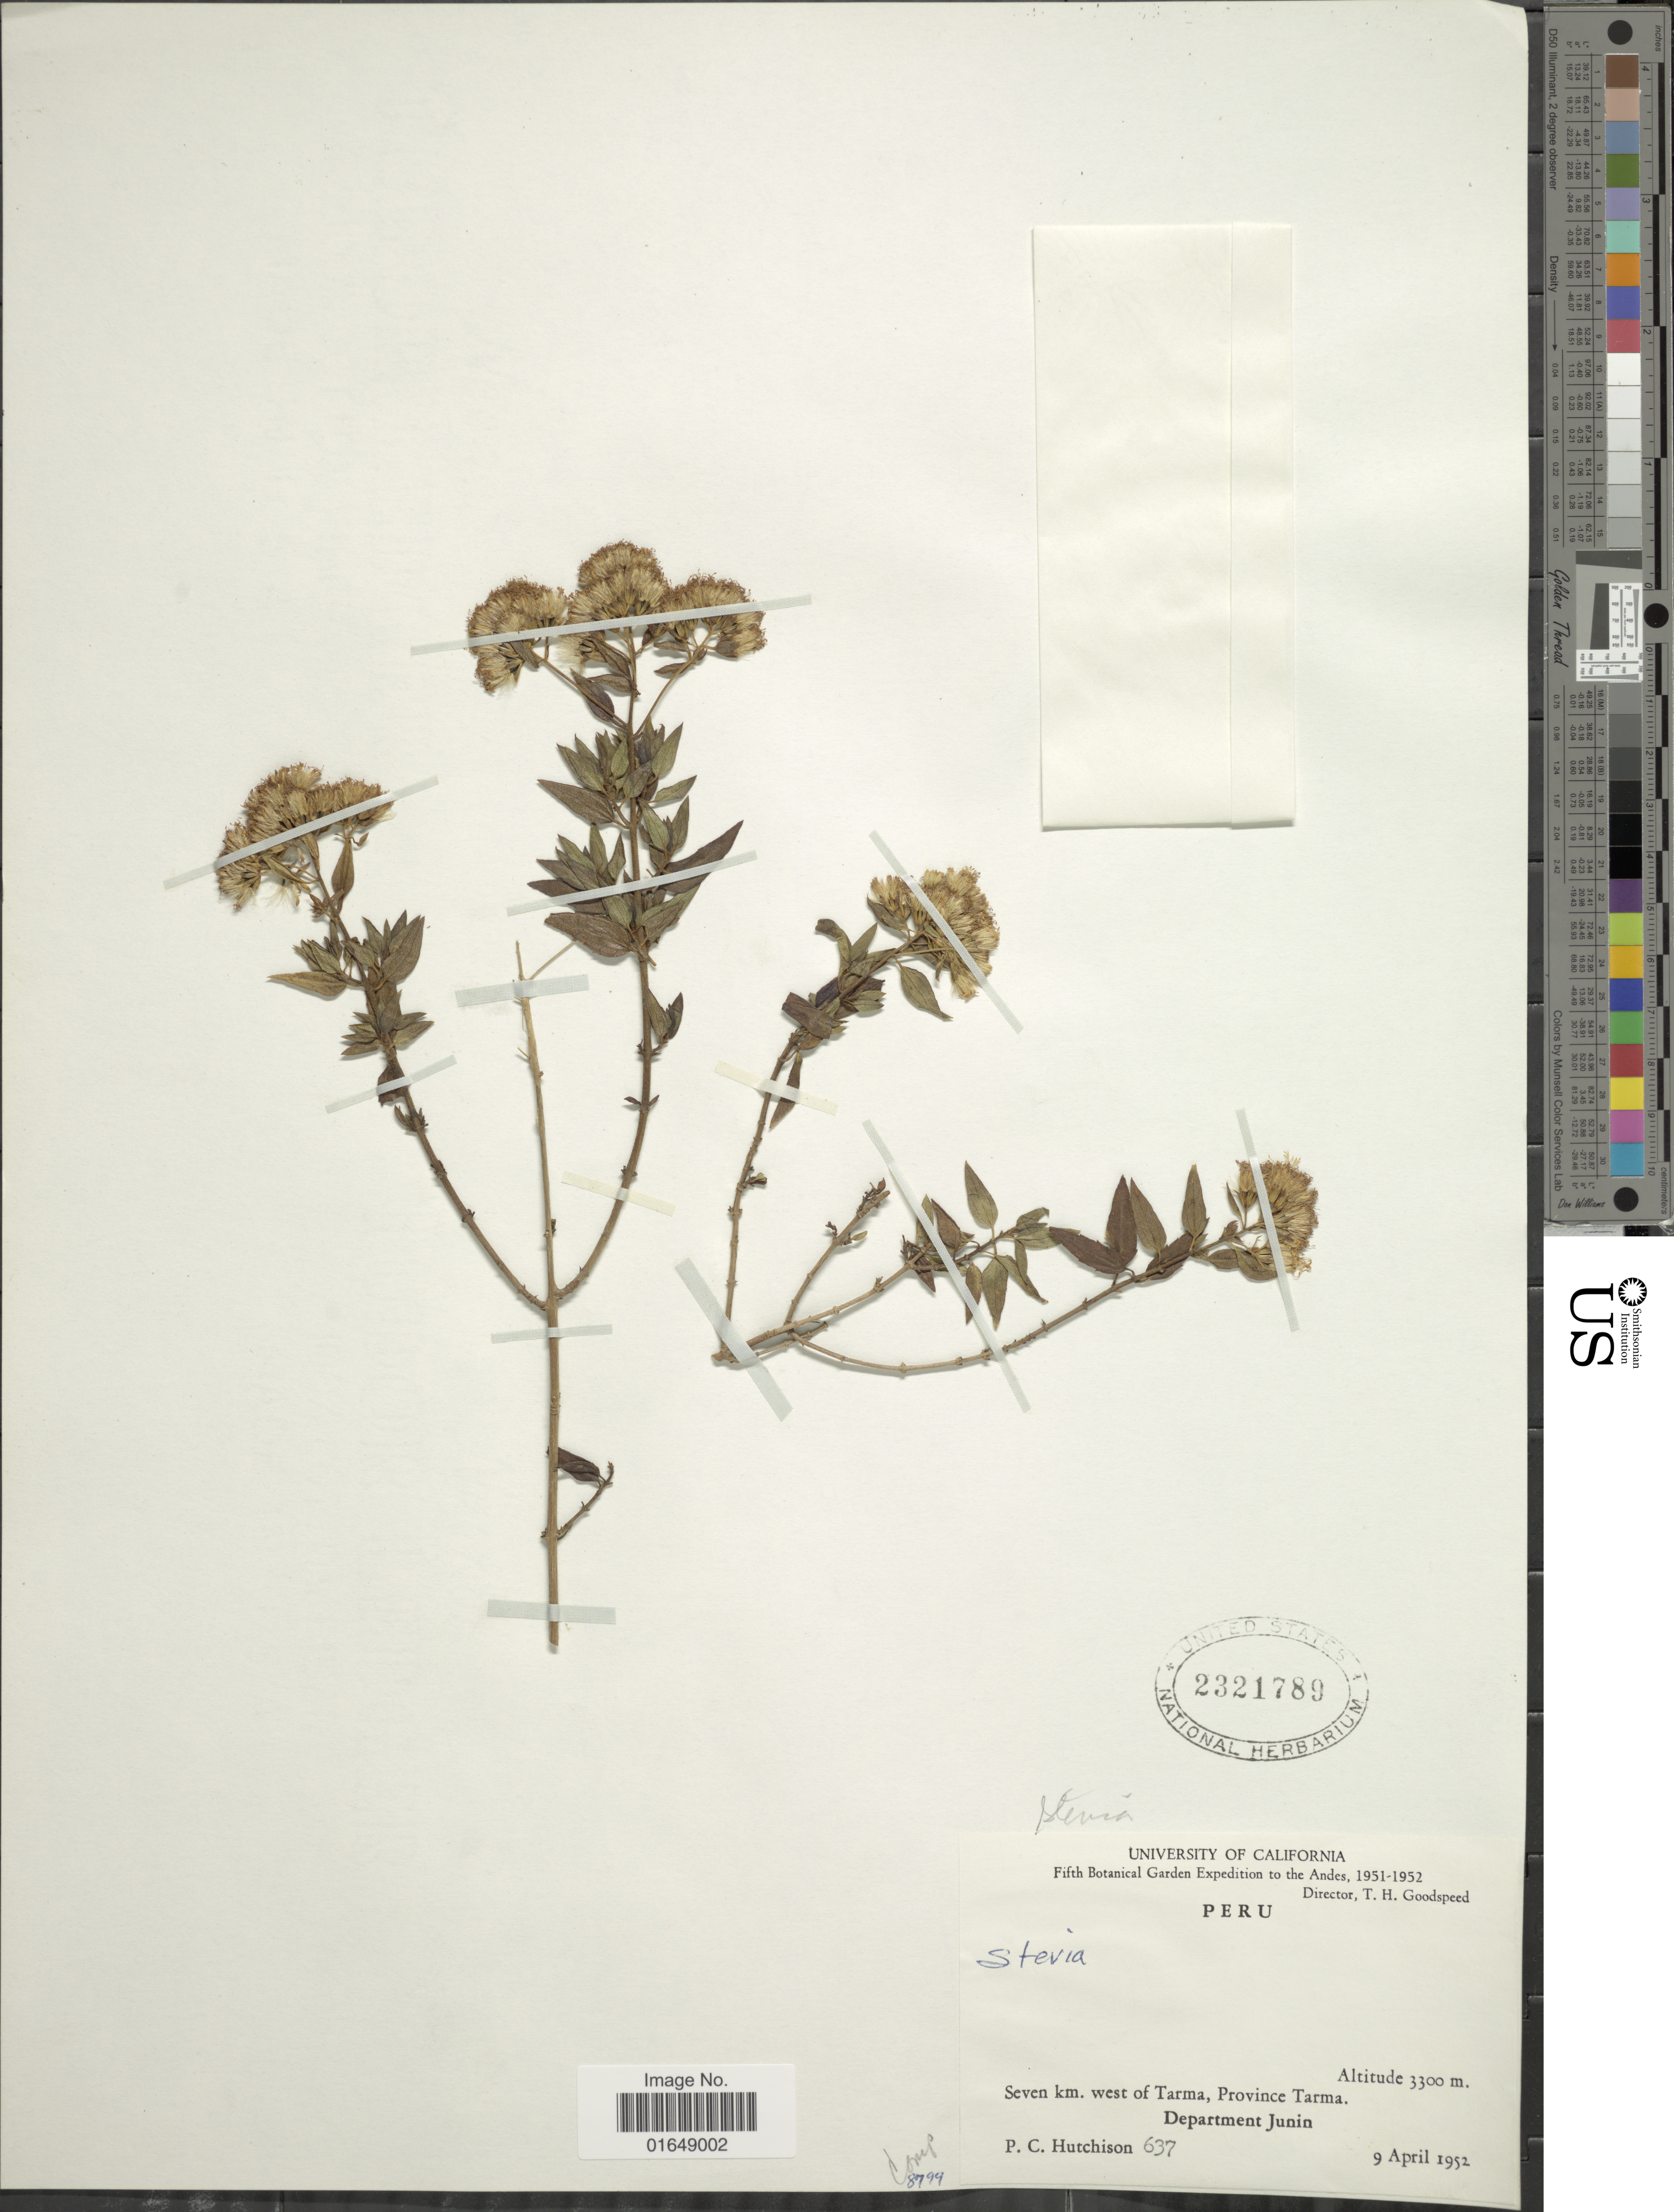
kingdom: Plantae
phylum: Tracheophyta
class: Magnoliopsida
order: Asterales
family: Asteraceae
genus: Stevia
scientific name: Stevia sp.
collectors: P. C. Hutchison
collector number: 637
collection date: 1952-04-09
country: Peru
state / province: Junín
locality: Seven km. west of Tarma, Province Tarma.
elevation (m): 3300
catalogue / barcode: US 2321789